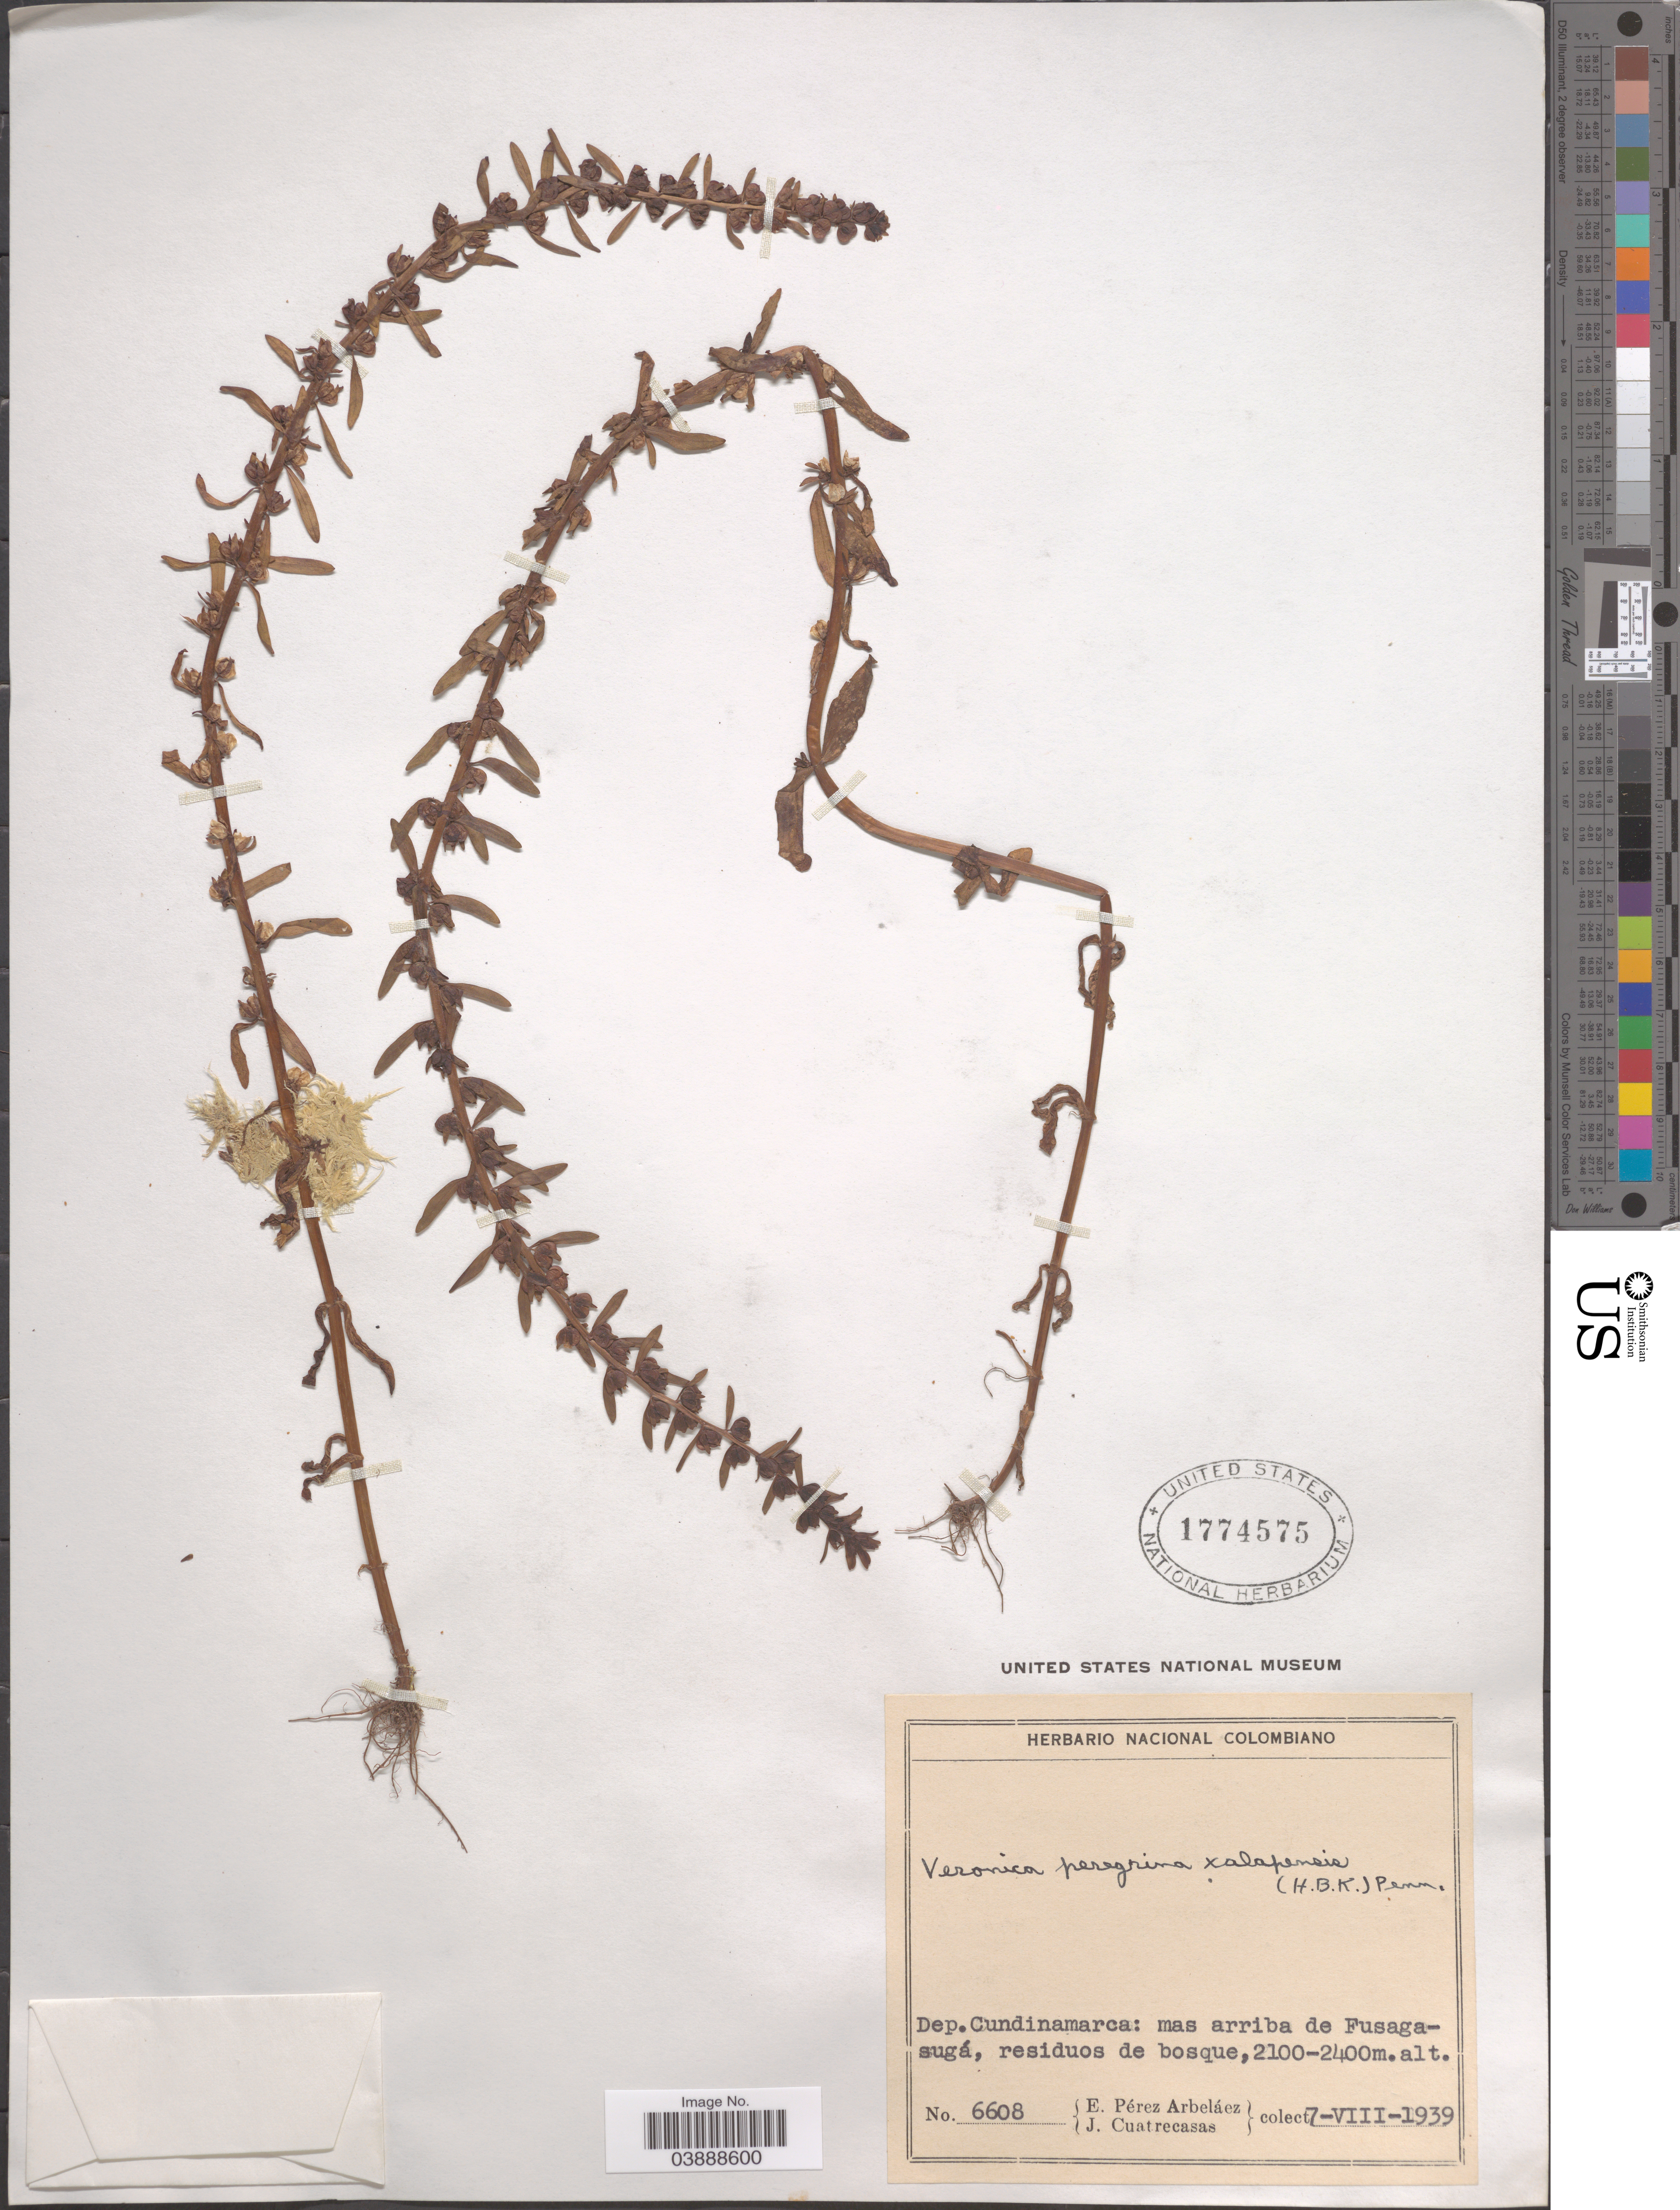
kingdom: Plantae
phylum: Tracheophyta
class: Magnoliopsida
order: Lamiales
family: Plantaginaceae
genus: Veronica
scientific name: Veronica peregrina var. xalapensis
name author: Kunth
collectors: E. Pérez Arbeláez & J. Cuatrecasas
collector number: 6608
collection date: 1939-08-07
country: Colombia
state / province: Cundinamarca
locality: Dep. Cundinamarca: mas arriba de Fusagasugá, residuos de bosque.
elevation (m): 2100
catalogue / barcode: US 1774575